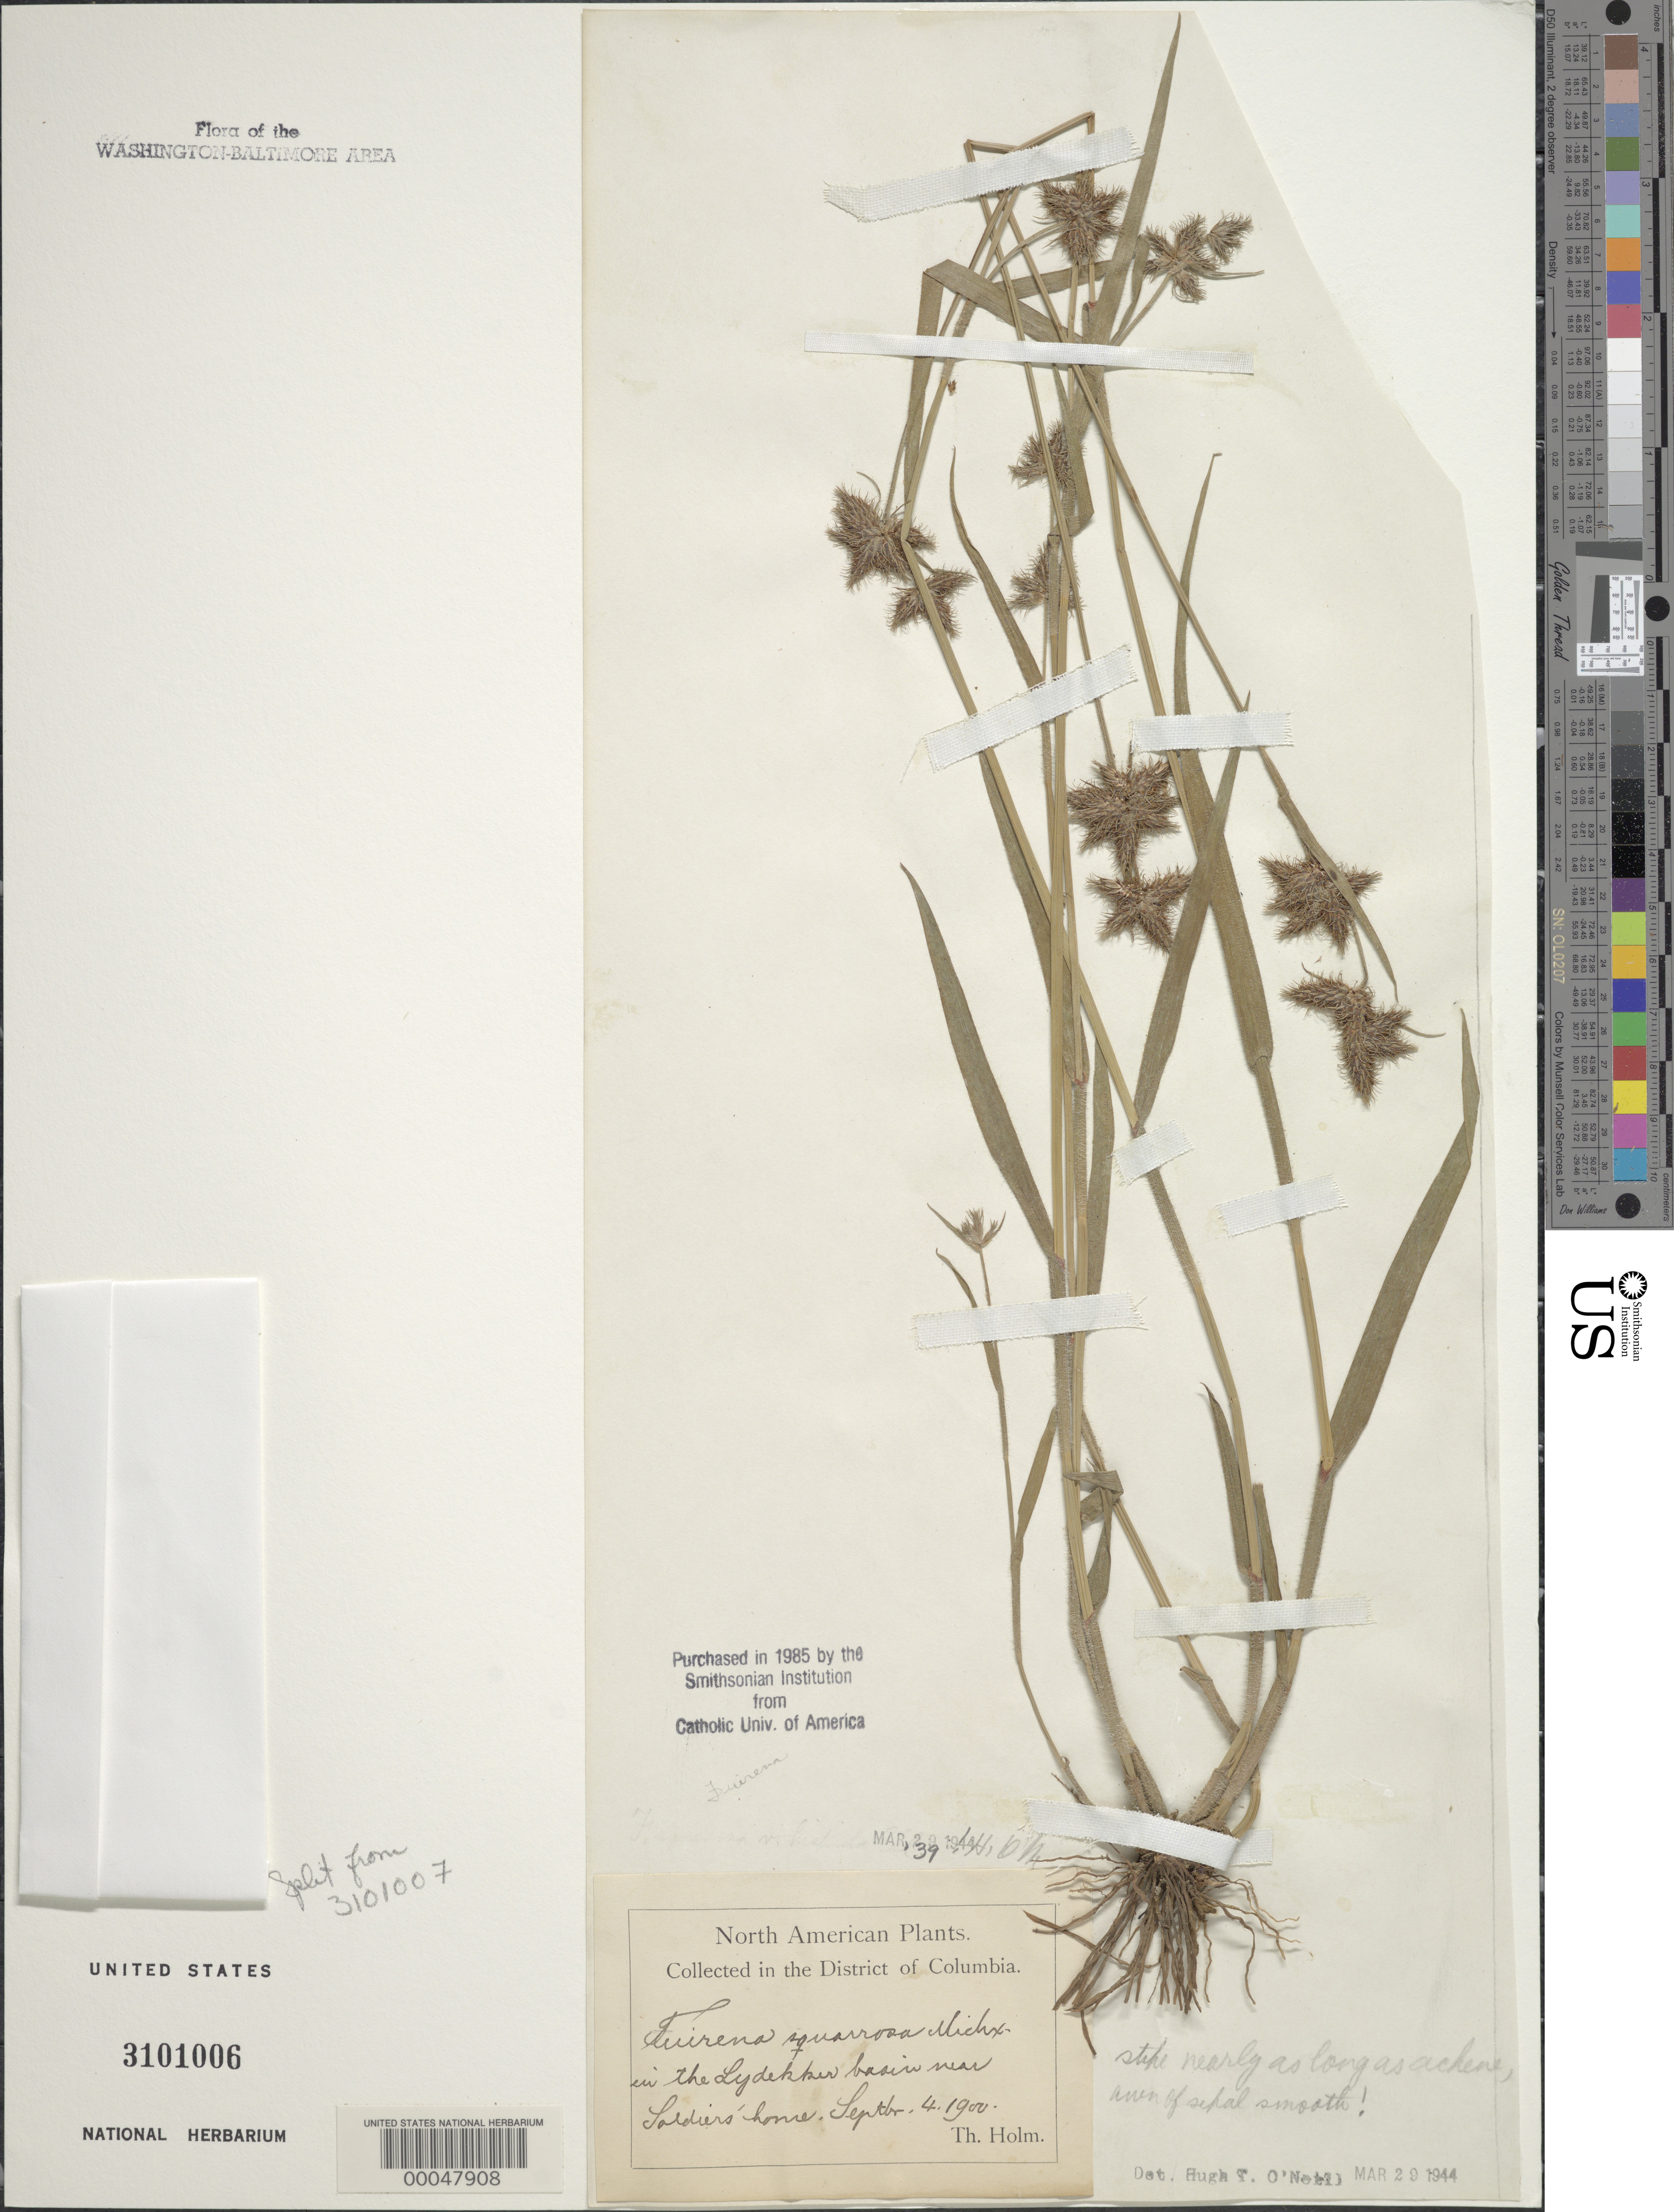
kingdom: Plantae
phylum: Tracheophyta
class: Liliopsida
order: Poales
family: Cyperaceae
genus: Fuirena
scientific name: Fuirena squarrosa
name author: Michx.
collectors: T. Holm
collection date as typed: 04 Sep 1900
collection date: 1900-09-04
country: United States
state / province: District of Columbia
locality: The Lydekker Basin near Soldier's Home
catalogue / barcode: US 3101006